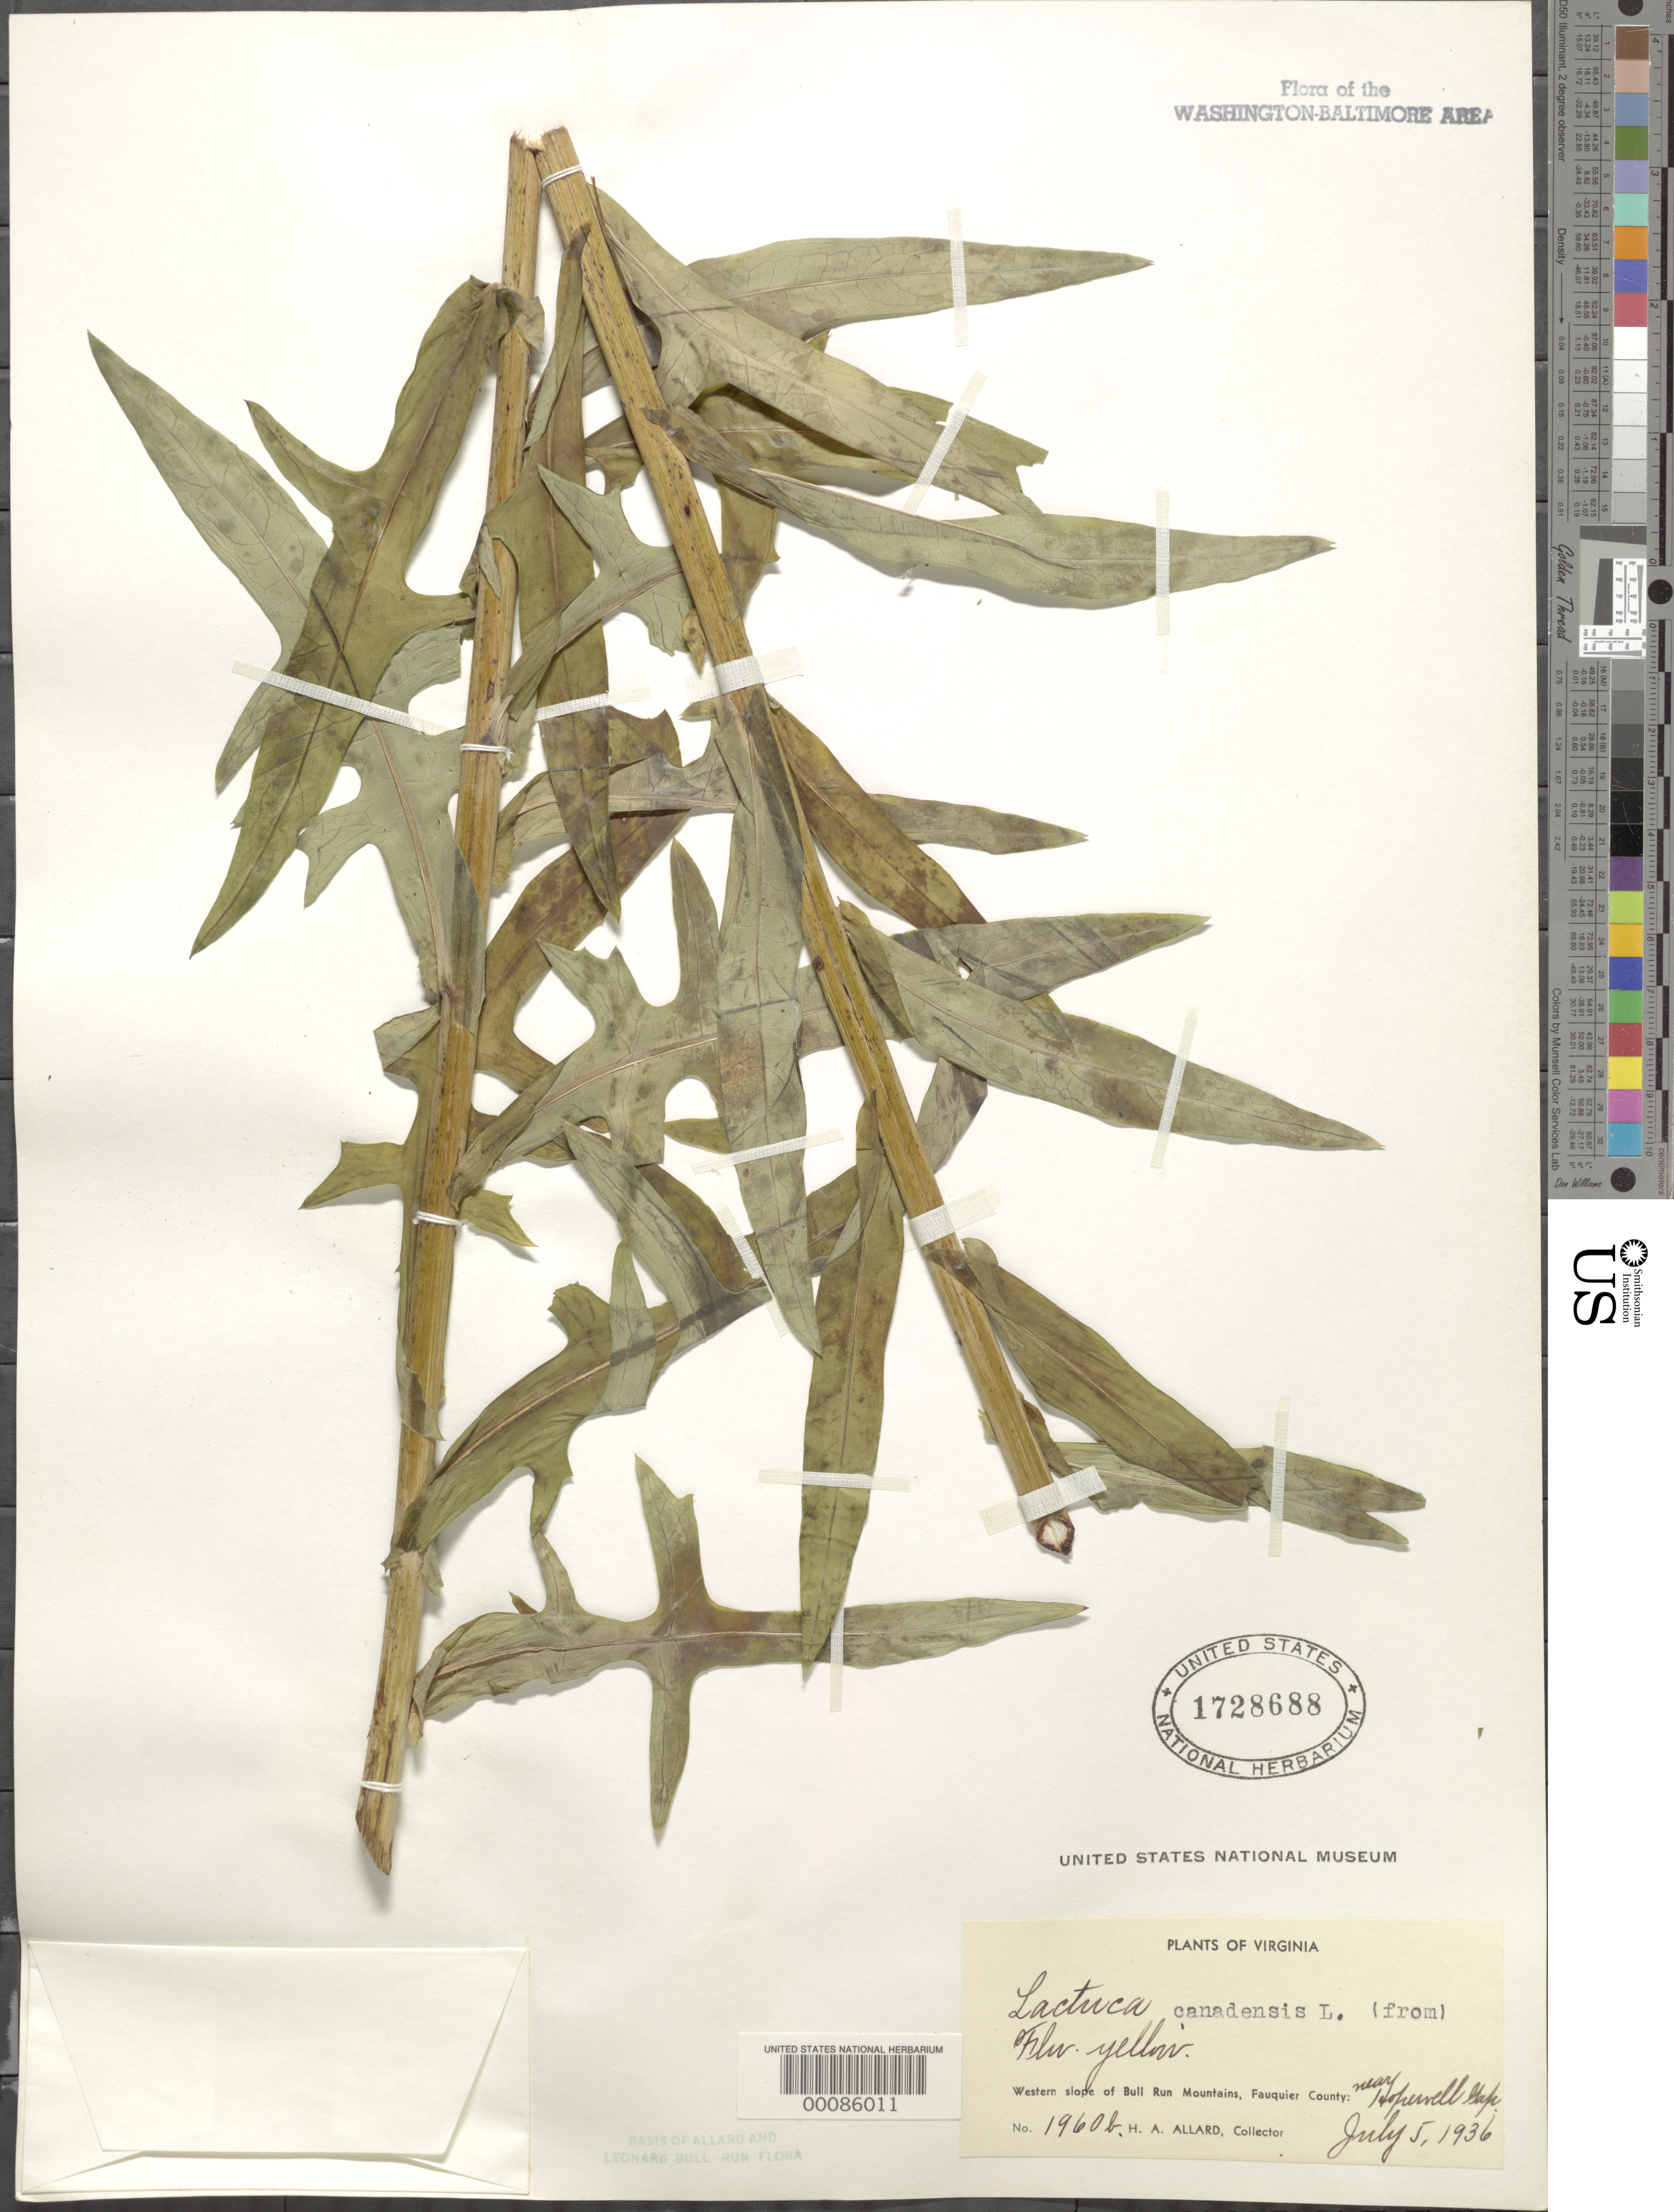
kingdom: Plantae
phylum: Tracheophyta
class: Magnoliopsida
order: Asterales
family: Asteraceae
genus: Lactuca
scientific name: Lactuca canadensis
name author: L.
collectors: H. A. Allard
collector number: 1960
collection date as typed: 05 Jul 1936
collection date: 1936-07-05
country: United States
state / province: Virginia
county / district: Fauquier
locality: Near Hopewell Gap, western slope of Bull Run Mountains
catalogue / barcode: US 1728688